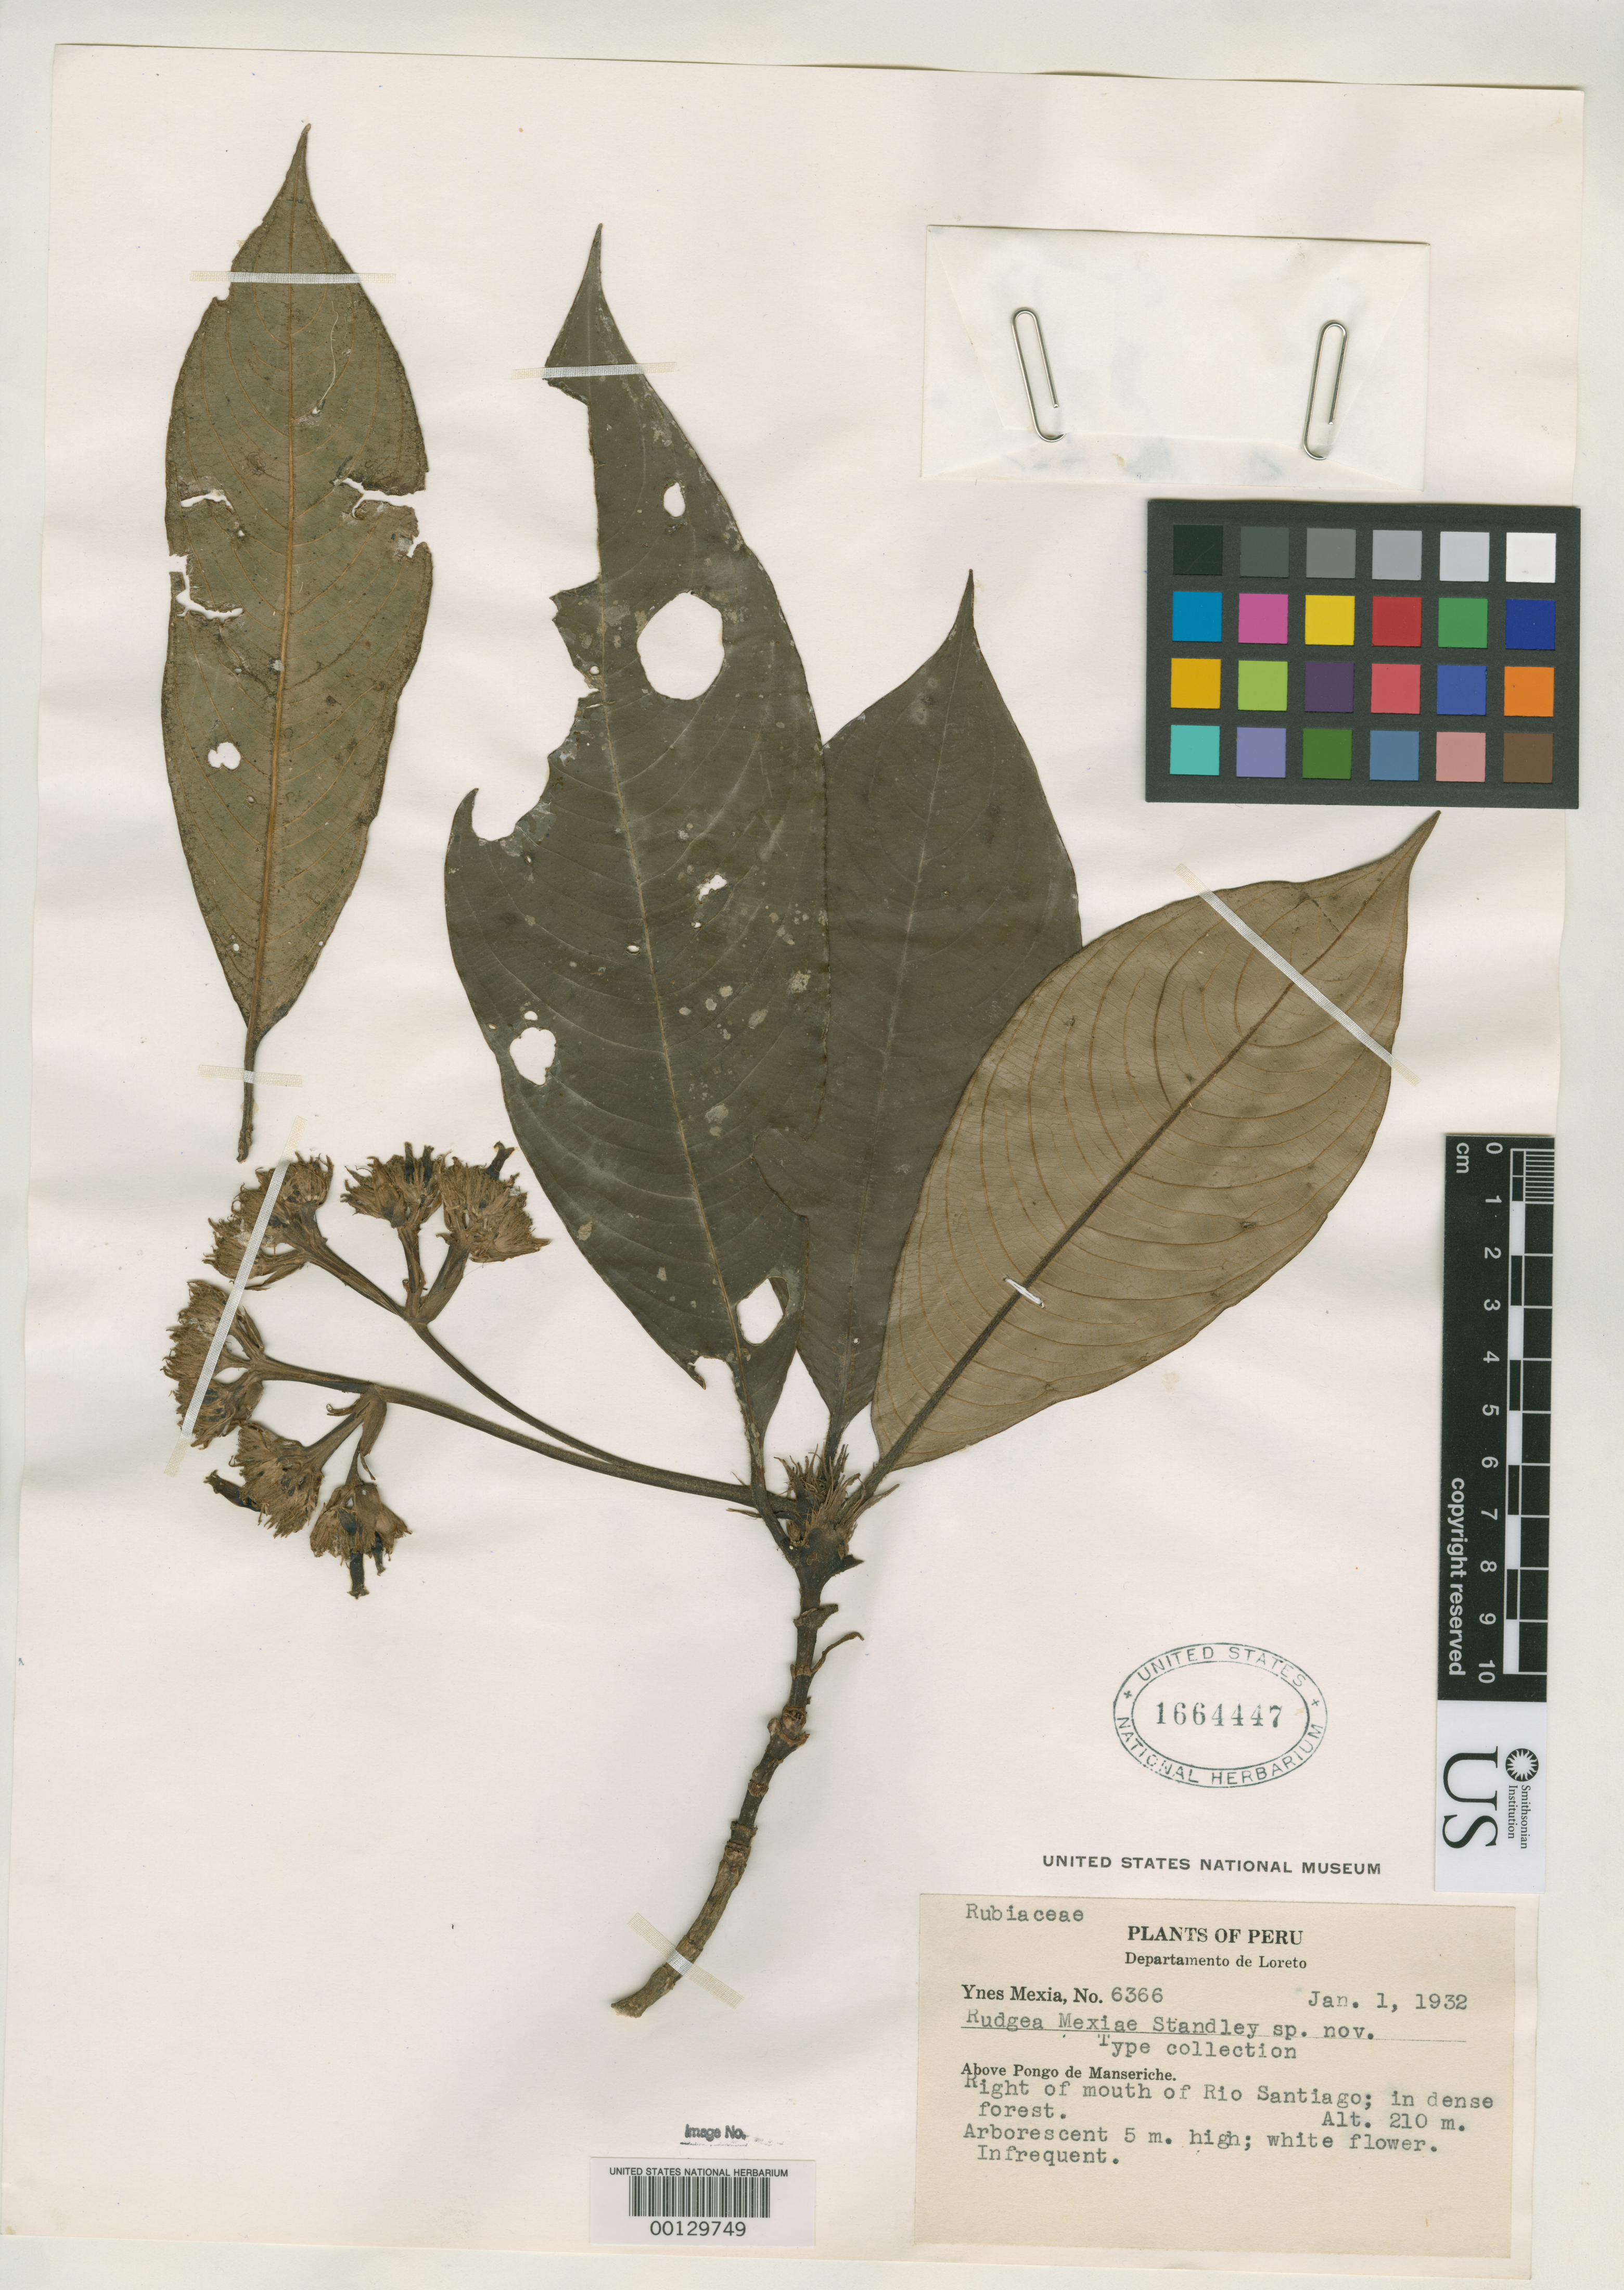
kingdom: Plantae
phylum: Tracheophyta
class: Magnoliopsida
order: Gentianales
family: Rubiaceae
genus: Rudgea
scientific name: Rudgea mexiae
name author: Standl. in J.F. Macbr.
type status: Isotype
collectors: Y. Mexia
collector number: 6366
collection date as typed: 01 Jan 1932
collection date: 1932-01-01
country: Peru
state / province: Loreto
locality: Above Pongo de Manseriche, at right of the mouth of Rio Santiago.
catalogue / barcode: US 1664447